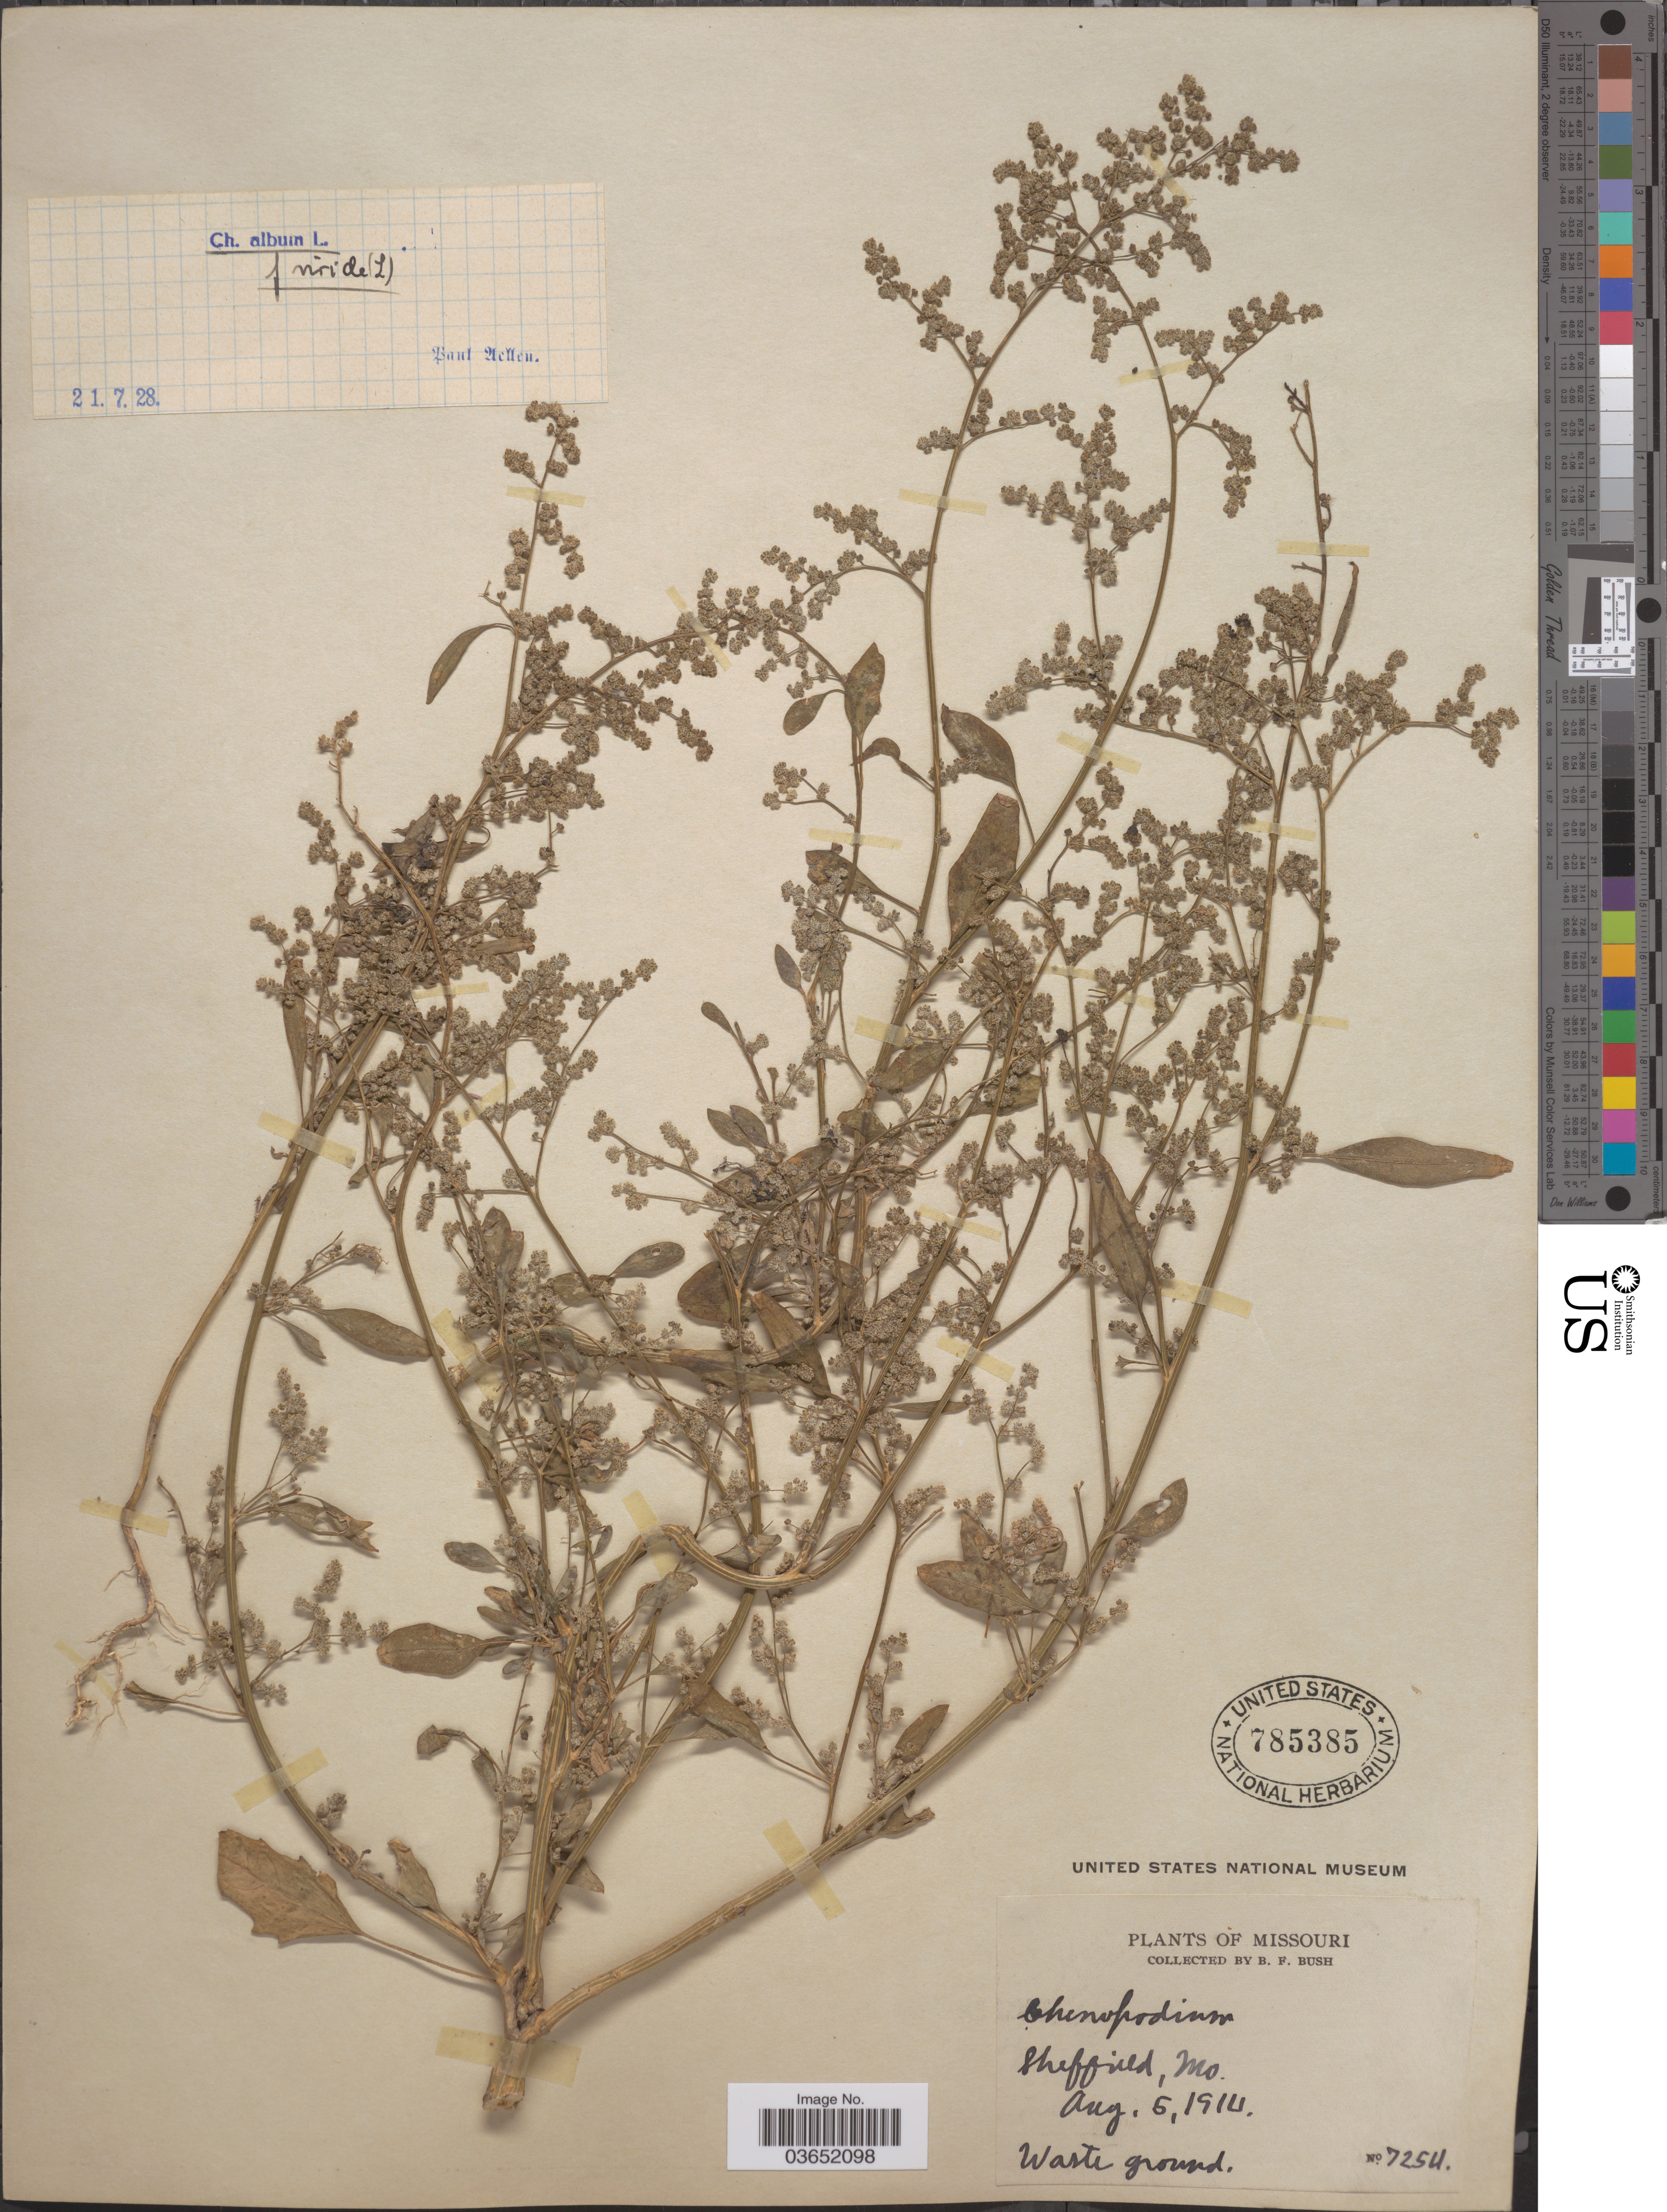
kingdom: Plantae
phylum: Tracheophyta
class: Magnoliopsida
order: Caryophyllales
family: Amaranthaceae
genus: Chenopodium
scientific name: Chenopodium album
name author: L.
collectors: B. F. Bush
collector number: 7254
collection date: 1914-08-05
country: United States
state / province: Missouri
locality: Sheffield.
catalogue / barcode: US 785385